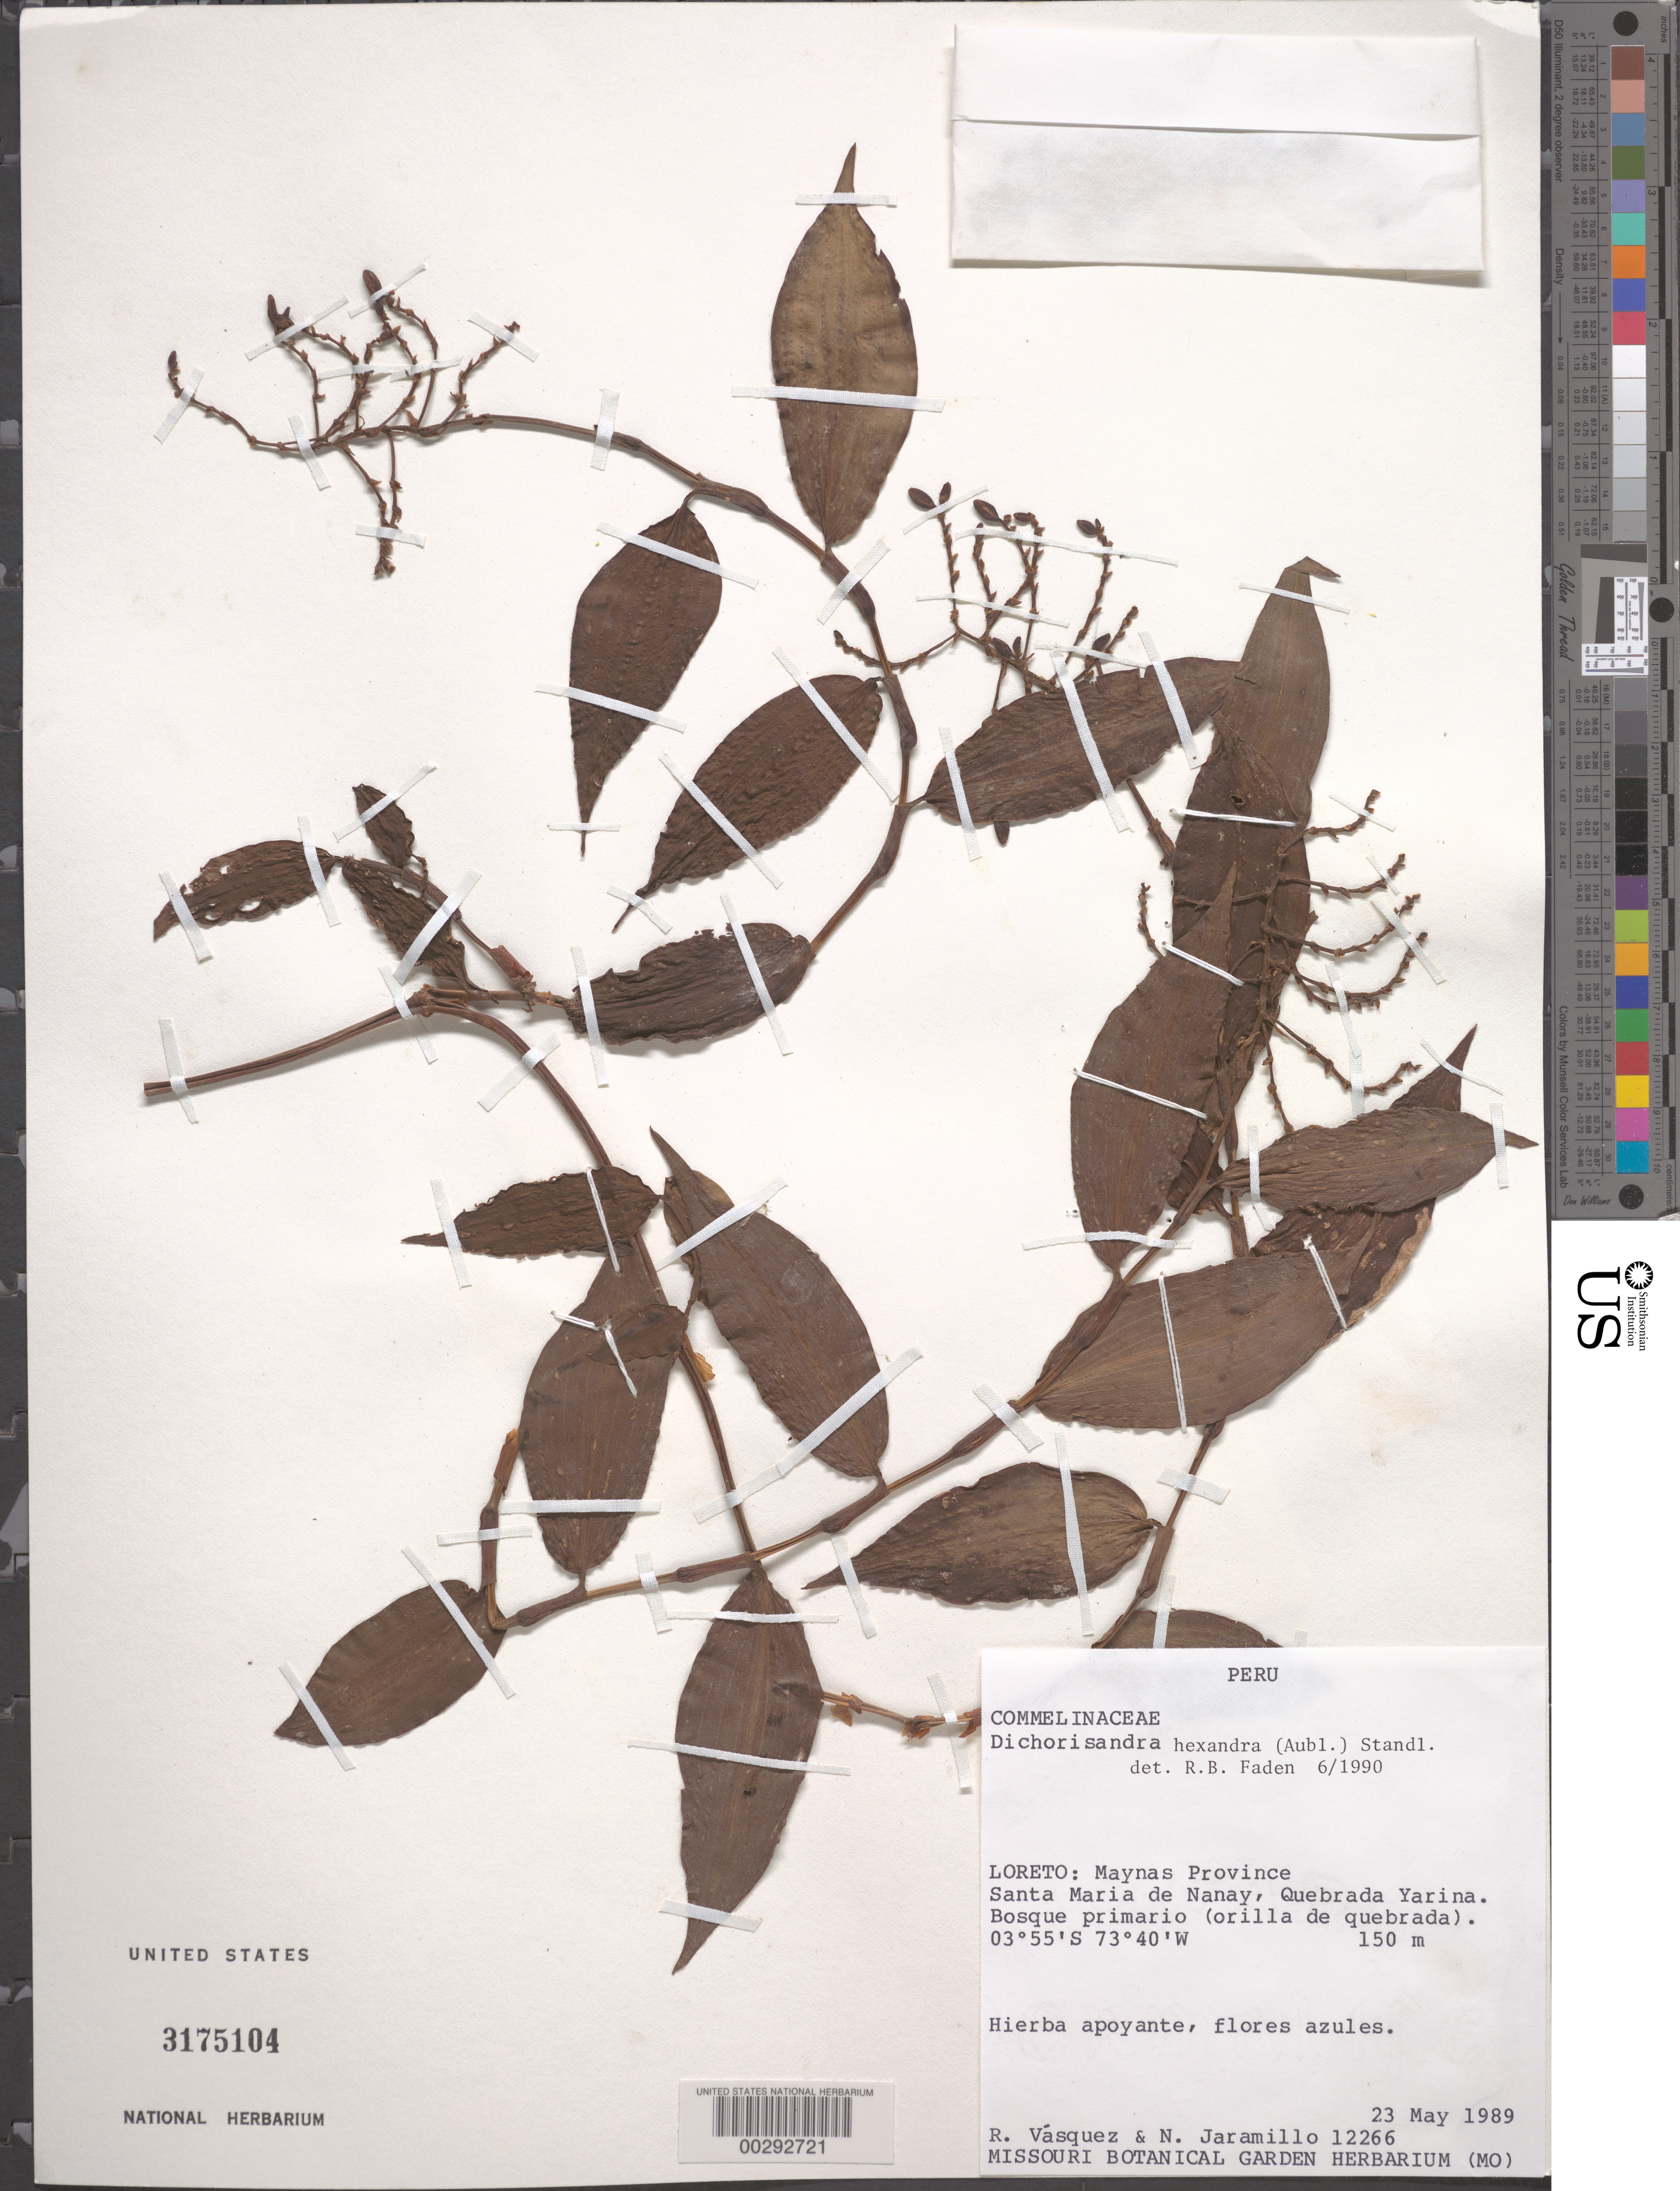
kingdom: Plantae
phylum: Tracheophyta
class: Liliopsida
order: Commelinales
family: Commelinaceae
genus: Dichorisandra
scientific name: Dichorisandra hexandra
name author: (Aubl.) Standl.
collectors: R. Vasquez & N. Jaramillo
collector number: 12266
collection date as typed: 23 May 1989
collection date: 1989-05-23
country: Peru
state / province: Loreto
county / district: Maynas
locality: Santa masria de nanay, quebrada yarina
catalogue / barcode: US 3175104